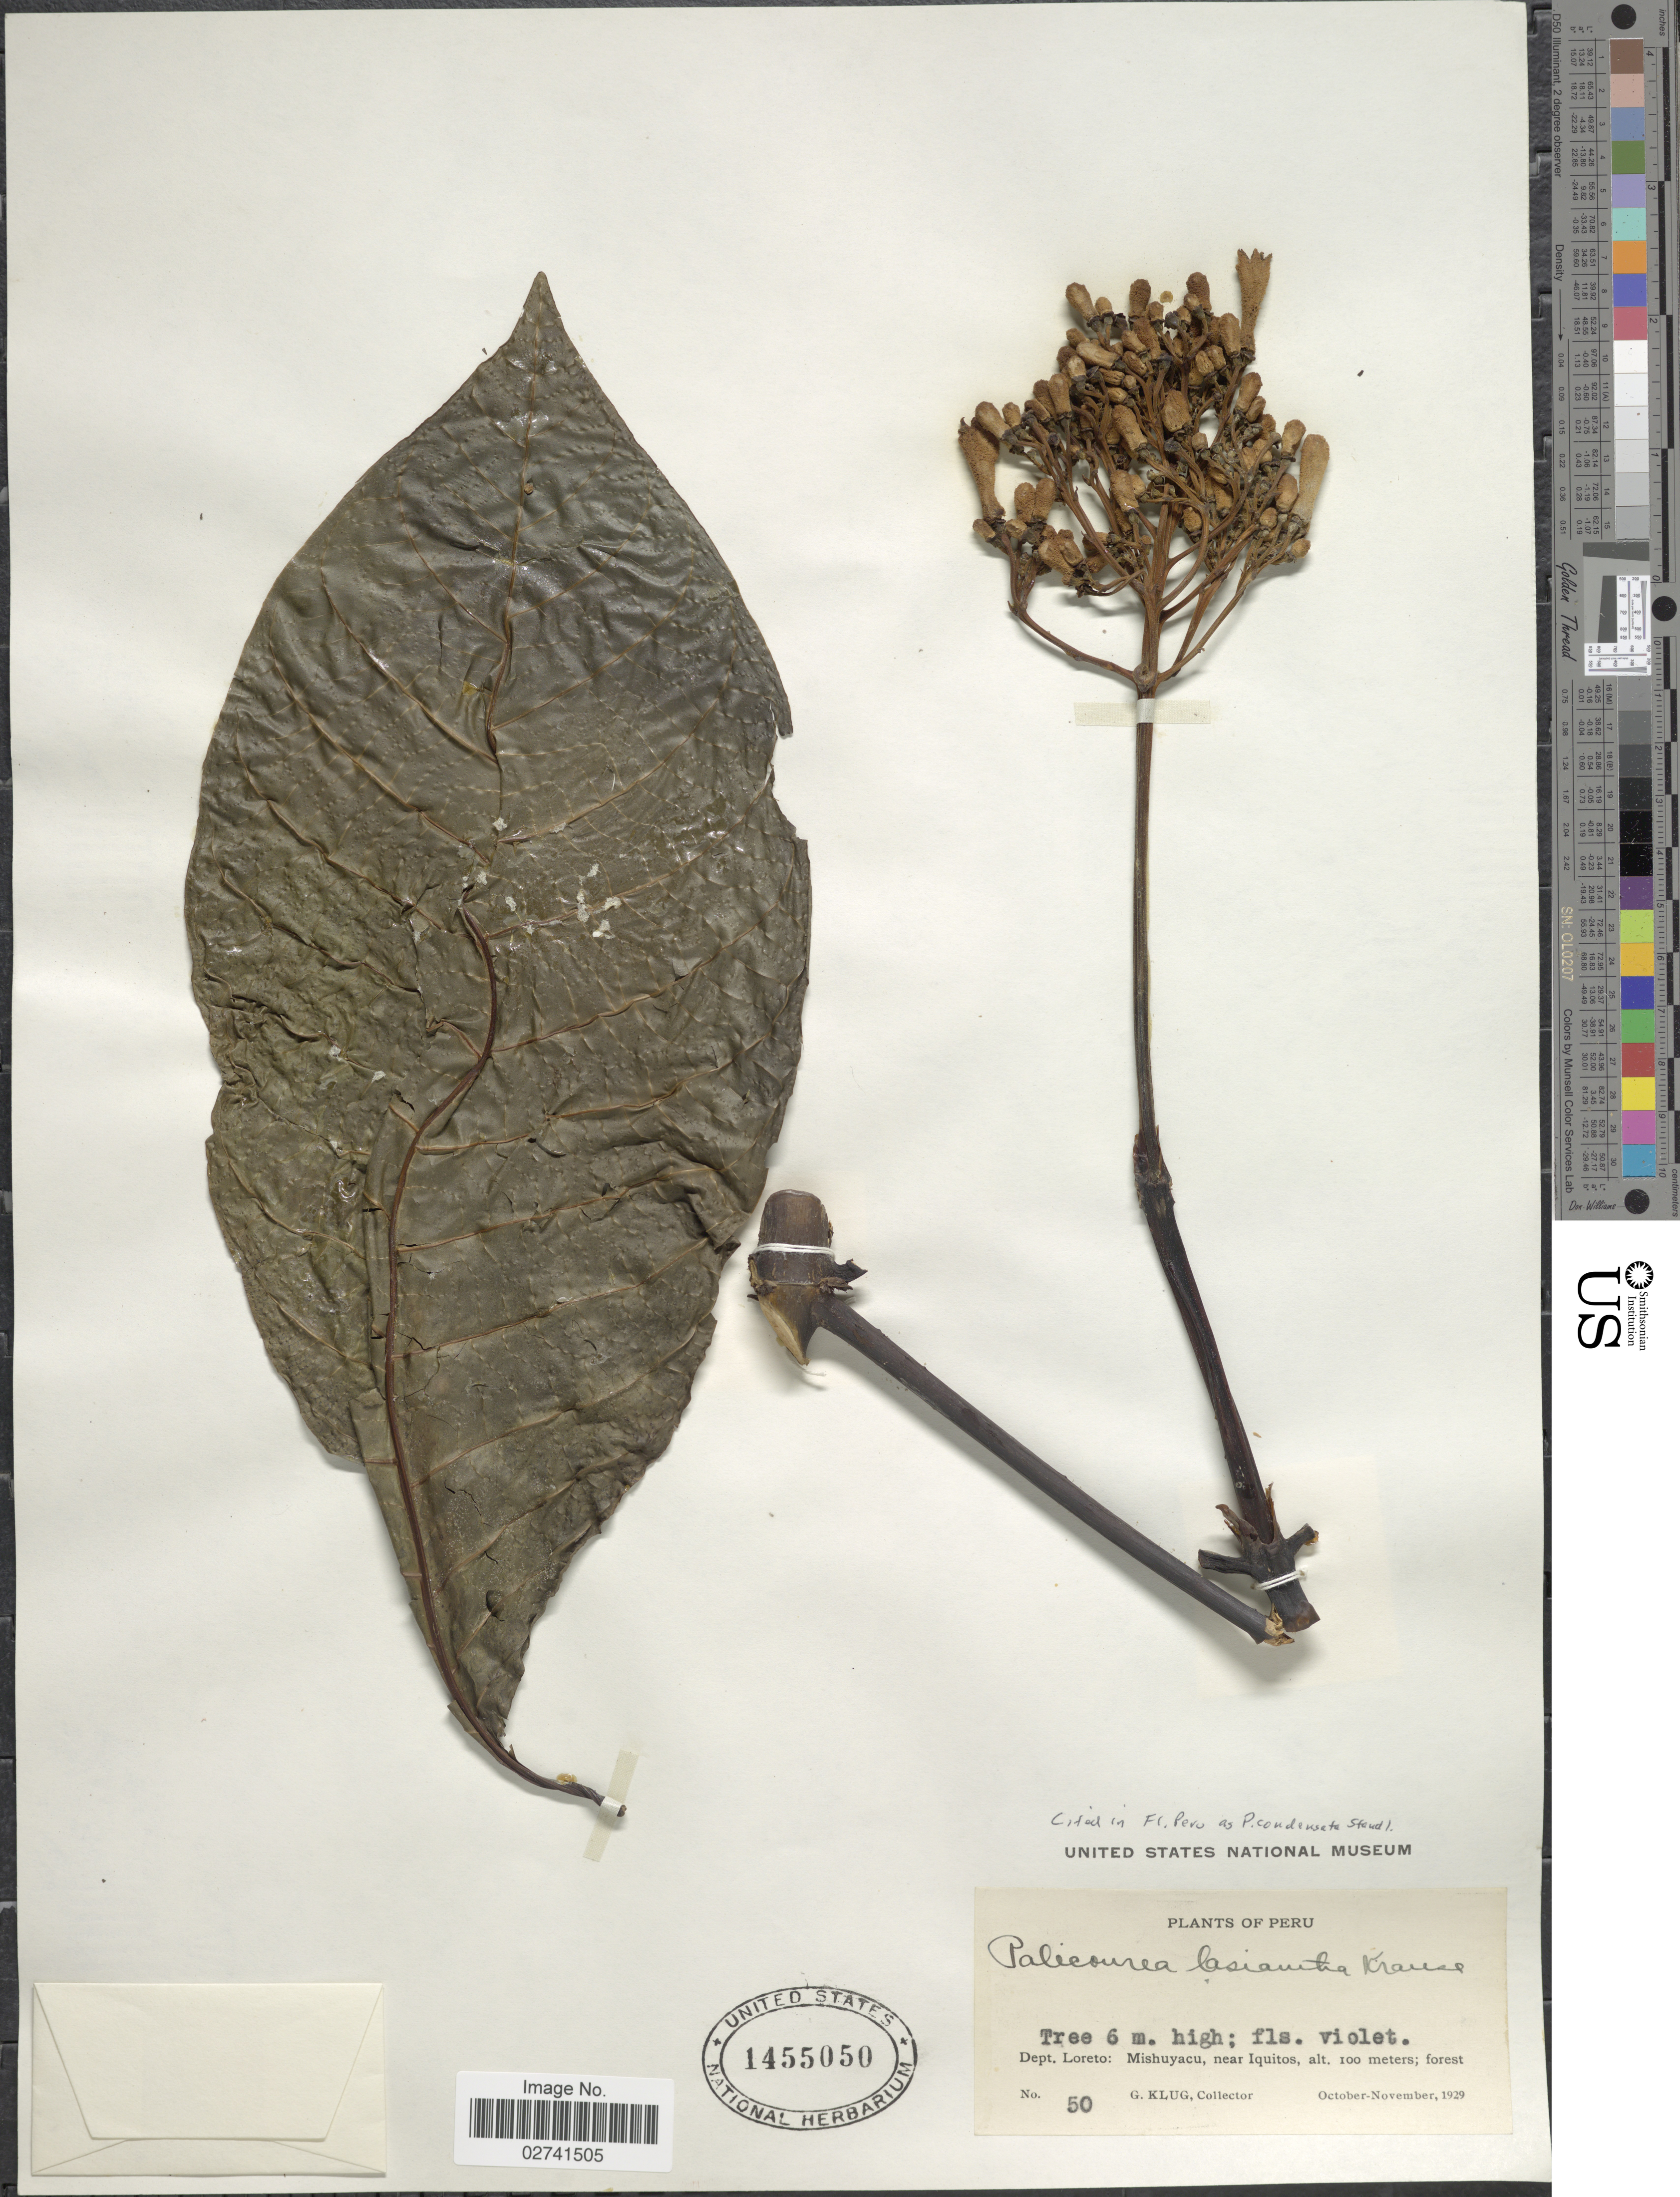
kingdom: Plantae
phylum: Tracheophyta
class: Magnoliopsida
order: Gentianales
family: Rubiaceae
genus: Palicourea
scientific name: Palicourea lasiantha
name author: Krause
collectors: G. Klug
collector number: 50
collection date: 1929-10/1929-11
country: Peru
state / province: Loreto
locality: Dept. Loreto: Mishuyacu, near Iquitos; forest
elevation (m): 100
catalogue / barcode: US 1455050